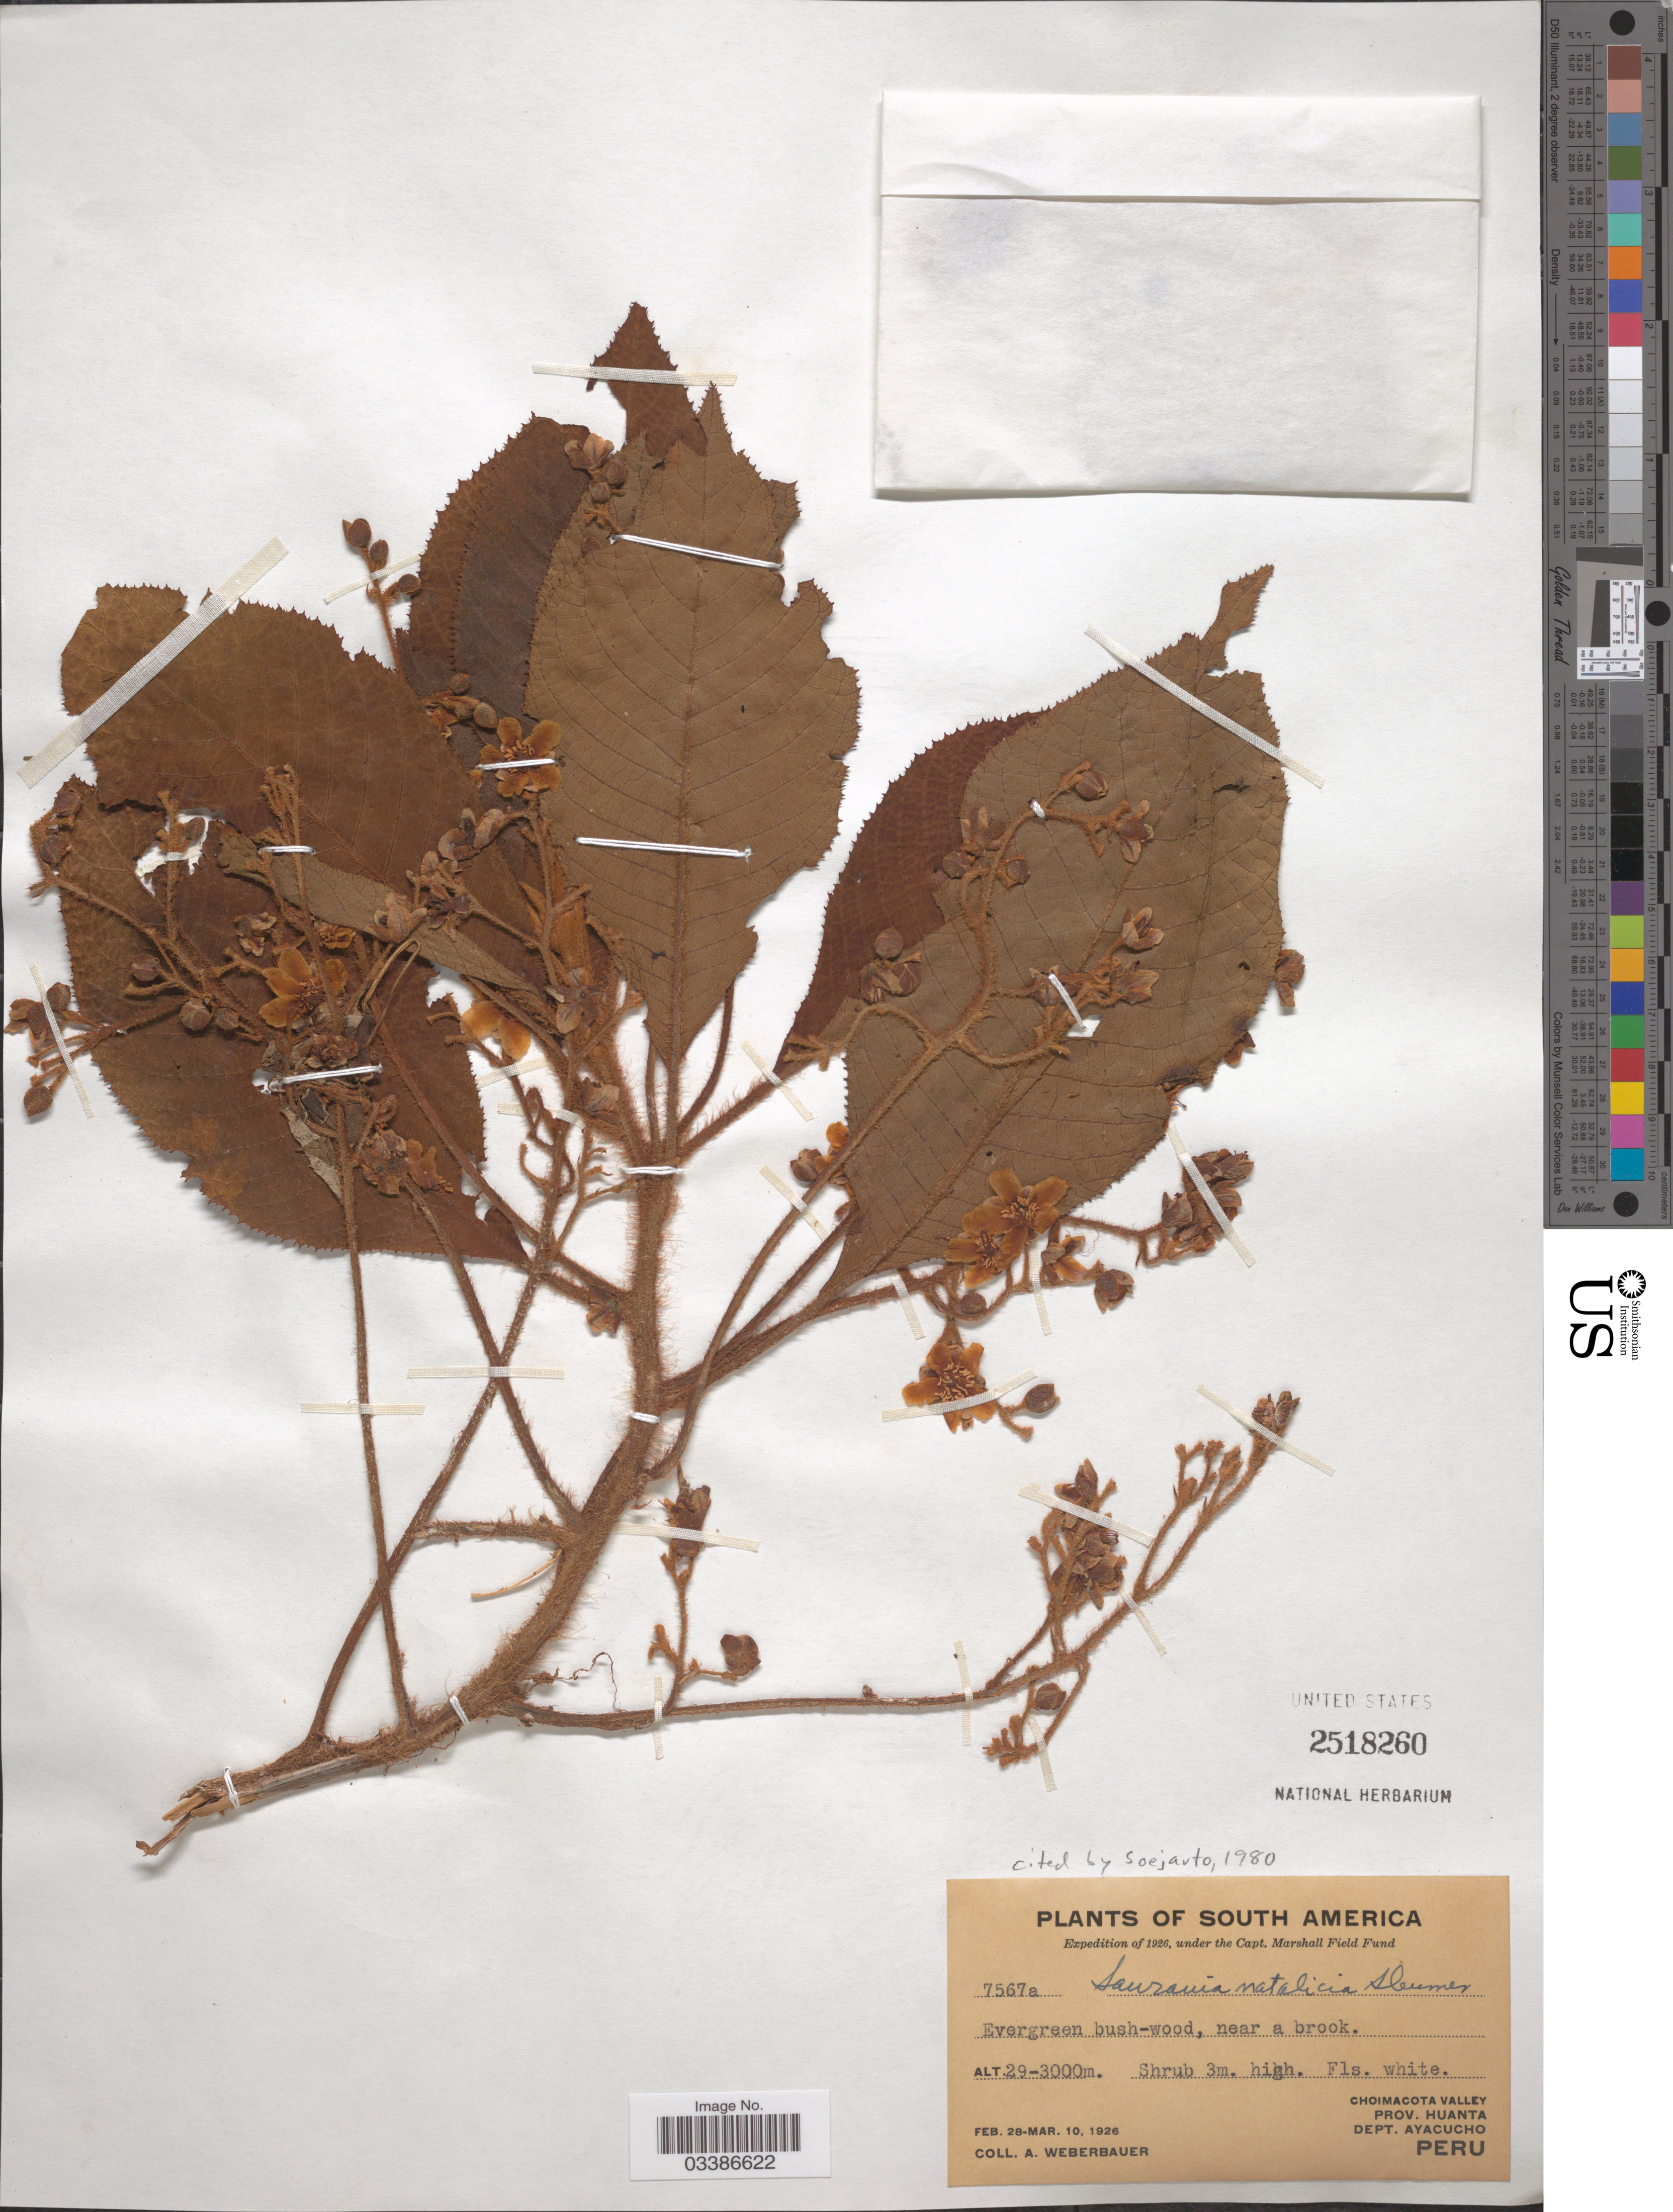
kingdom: Plantae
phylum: Tracheophyta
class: Magnoliopsida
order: Ericales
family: Actinidiaceae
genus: Saurauia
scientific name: Saurauia natalicia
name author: Sleumer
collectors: A. Weberbauer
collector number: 7567a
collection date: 1926-02-28/1926-03-10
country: Peru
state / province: Ayacucho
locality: Choimacota Valley. Prov. Huanta. Dept. Ayacucho.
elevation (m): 2900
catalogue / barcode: US 2518260